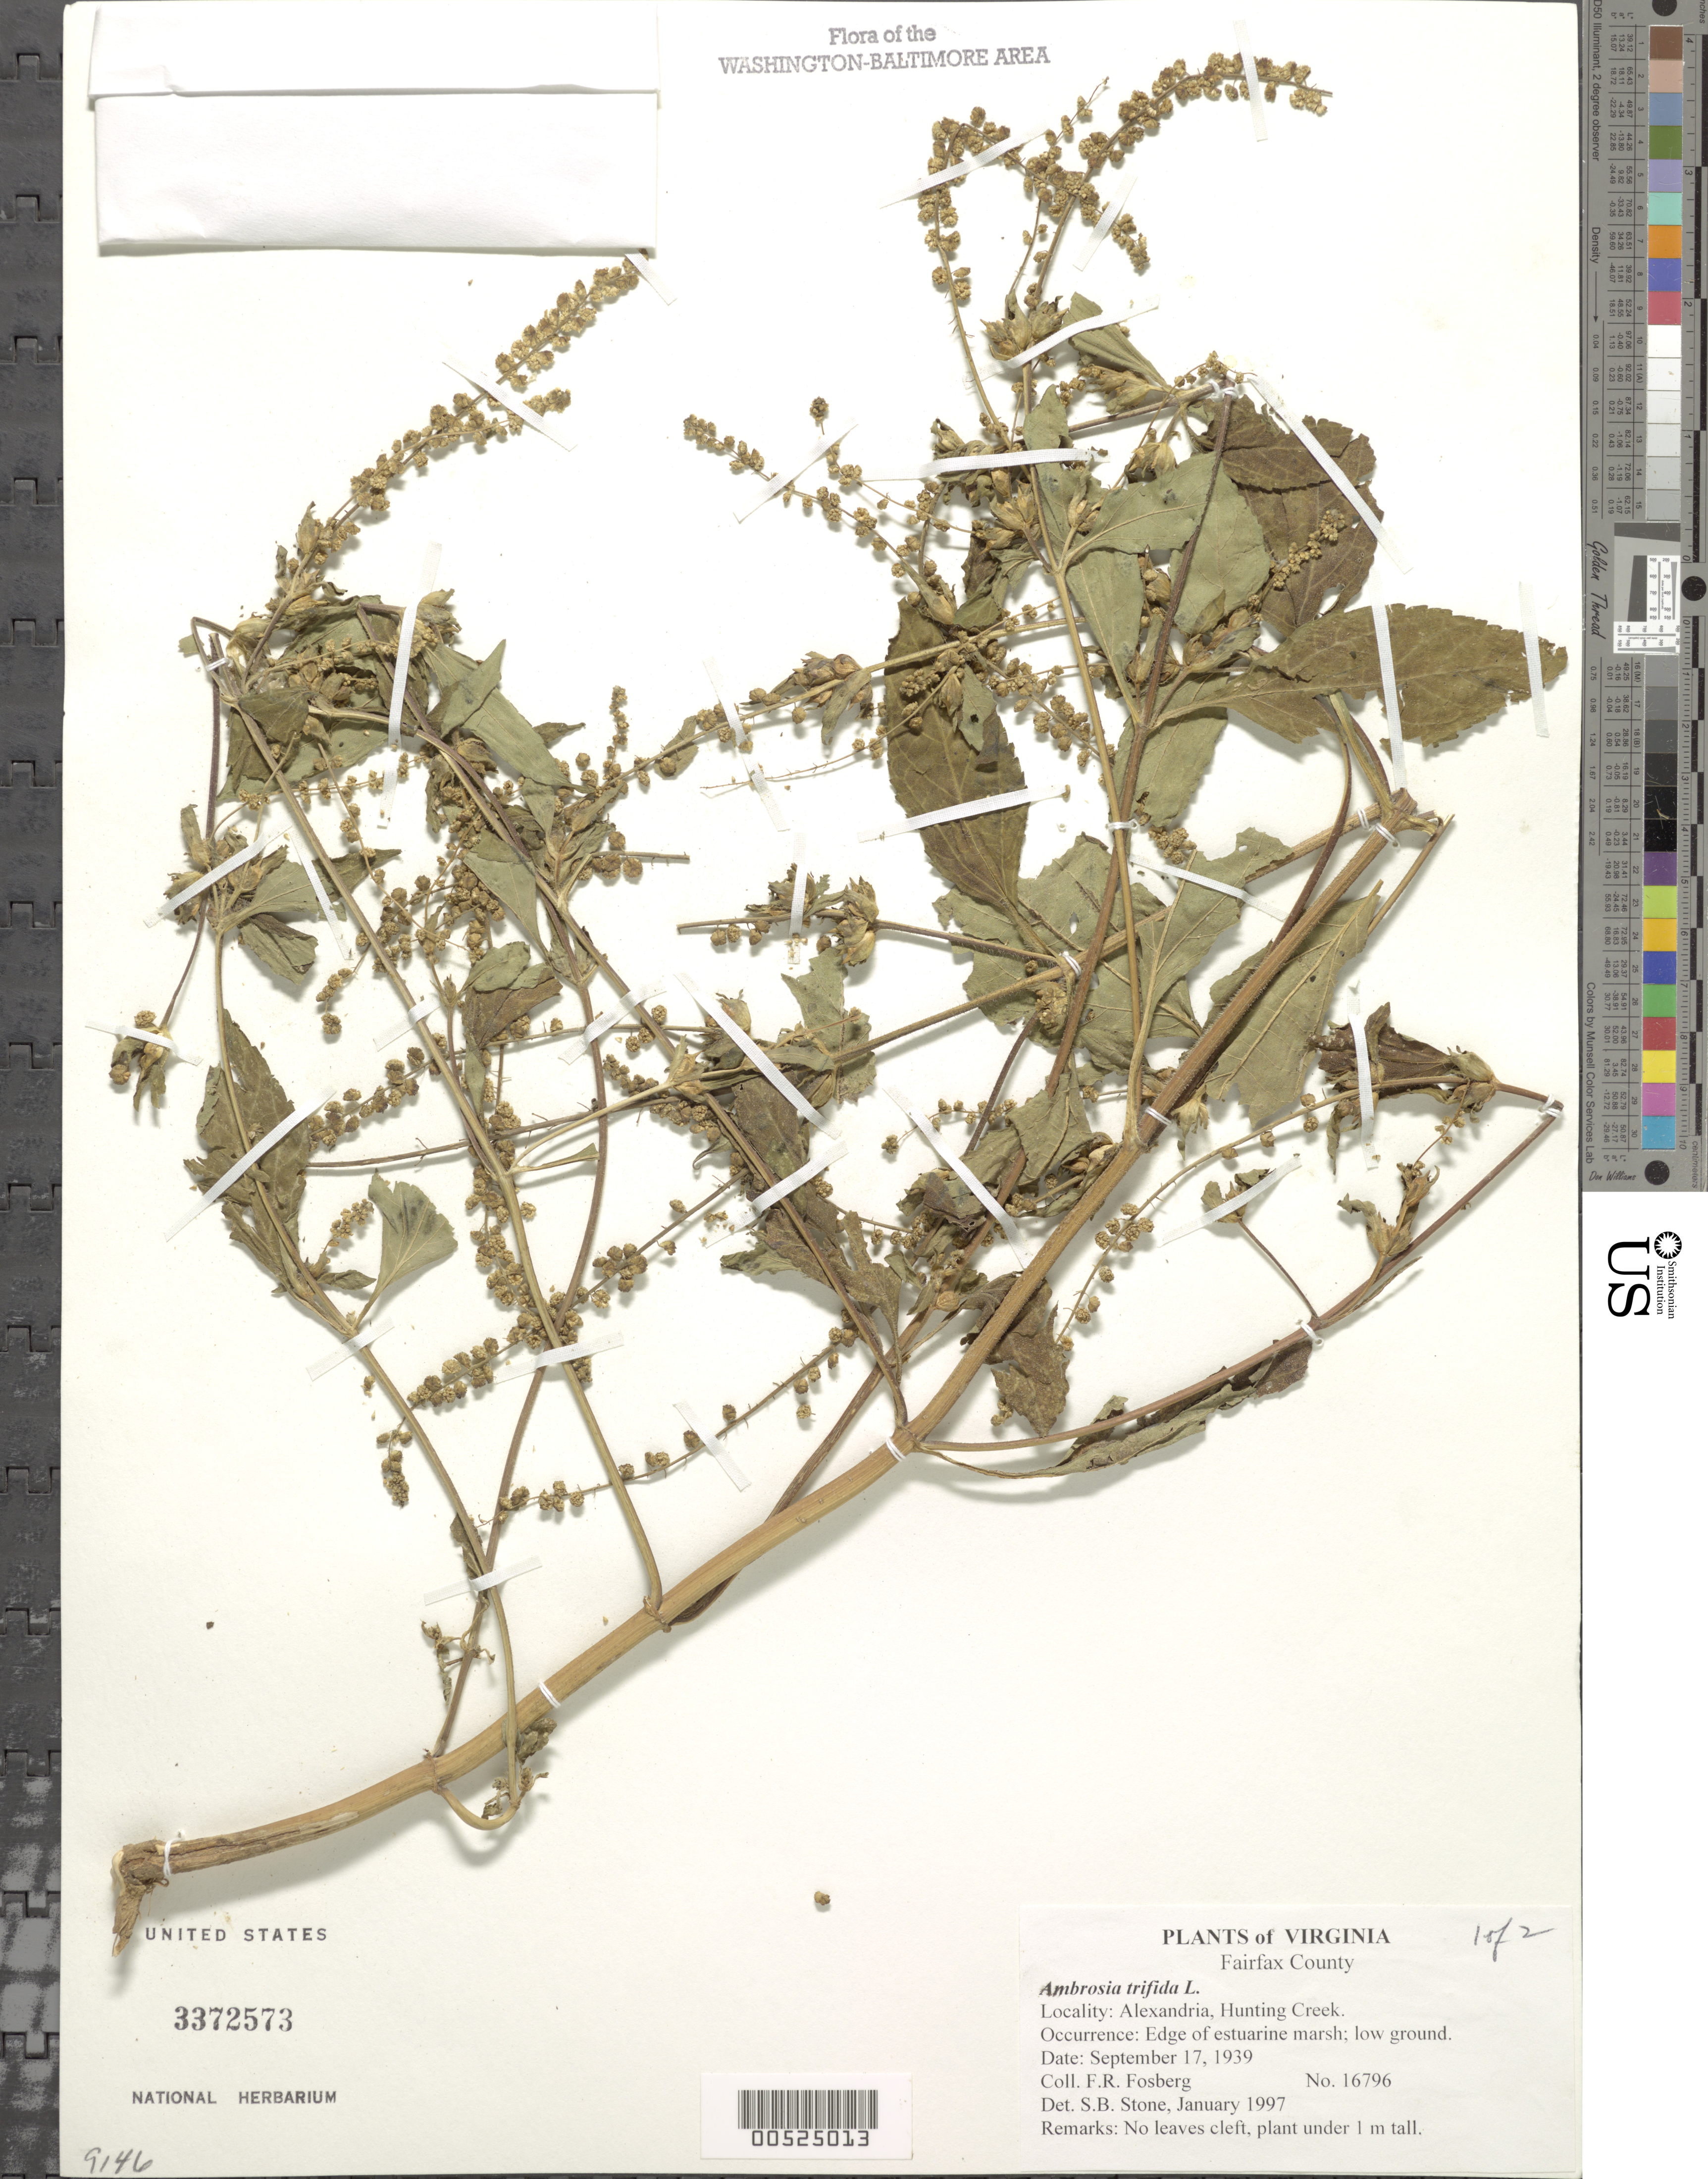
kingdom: Plantae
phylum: Tracheophyta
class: Magnoliopsida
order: Asterales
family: Asteraceae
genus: Ambrosia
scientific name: Ambrosia trifida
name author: L.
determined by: Stone, S. B.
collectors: F. R. Fosberg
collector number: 16796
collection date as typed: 17 Sep 1939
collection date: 1939-09-17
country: United States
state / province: Virginia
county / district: City of Alexandria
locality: Alexandria, Hunting Creek.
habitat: Edge of estuarine marsh; low ground.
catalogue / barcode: US 3372573